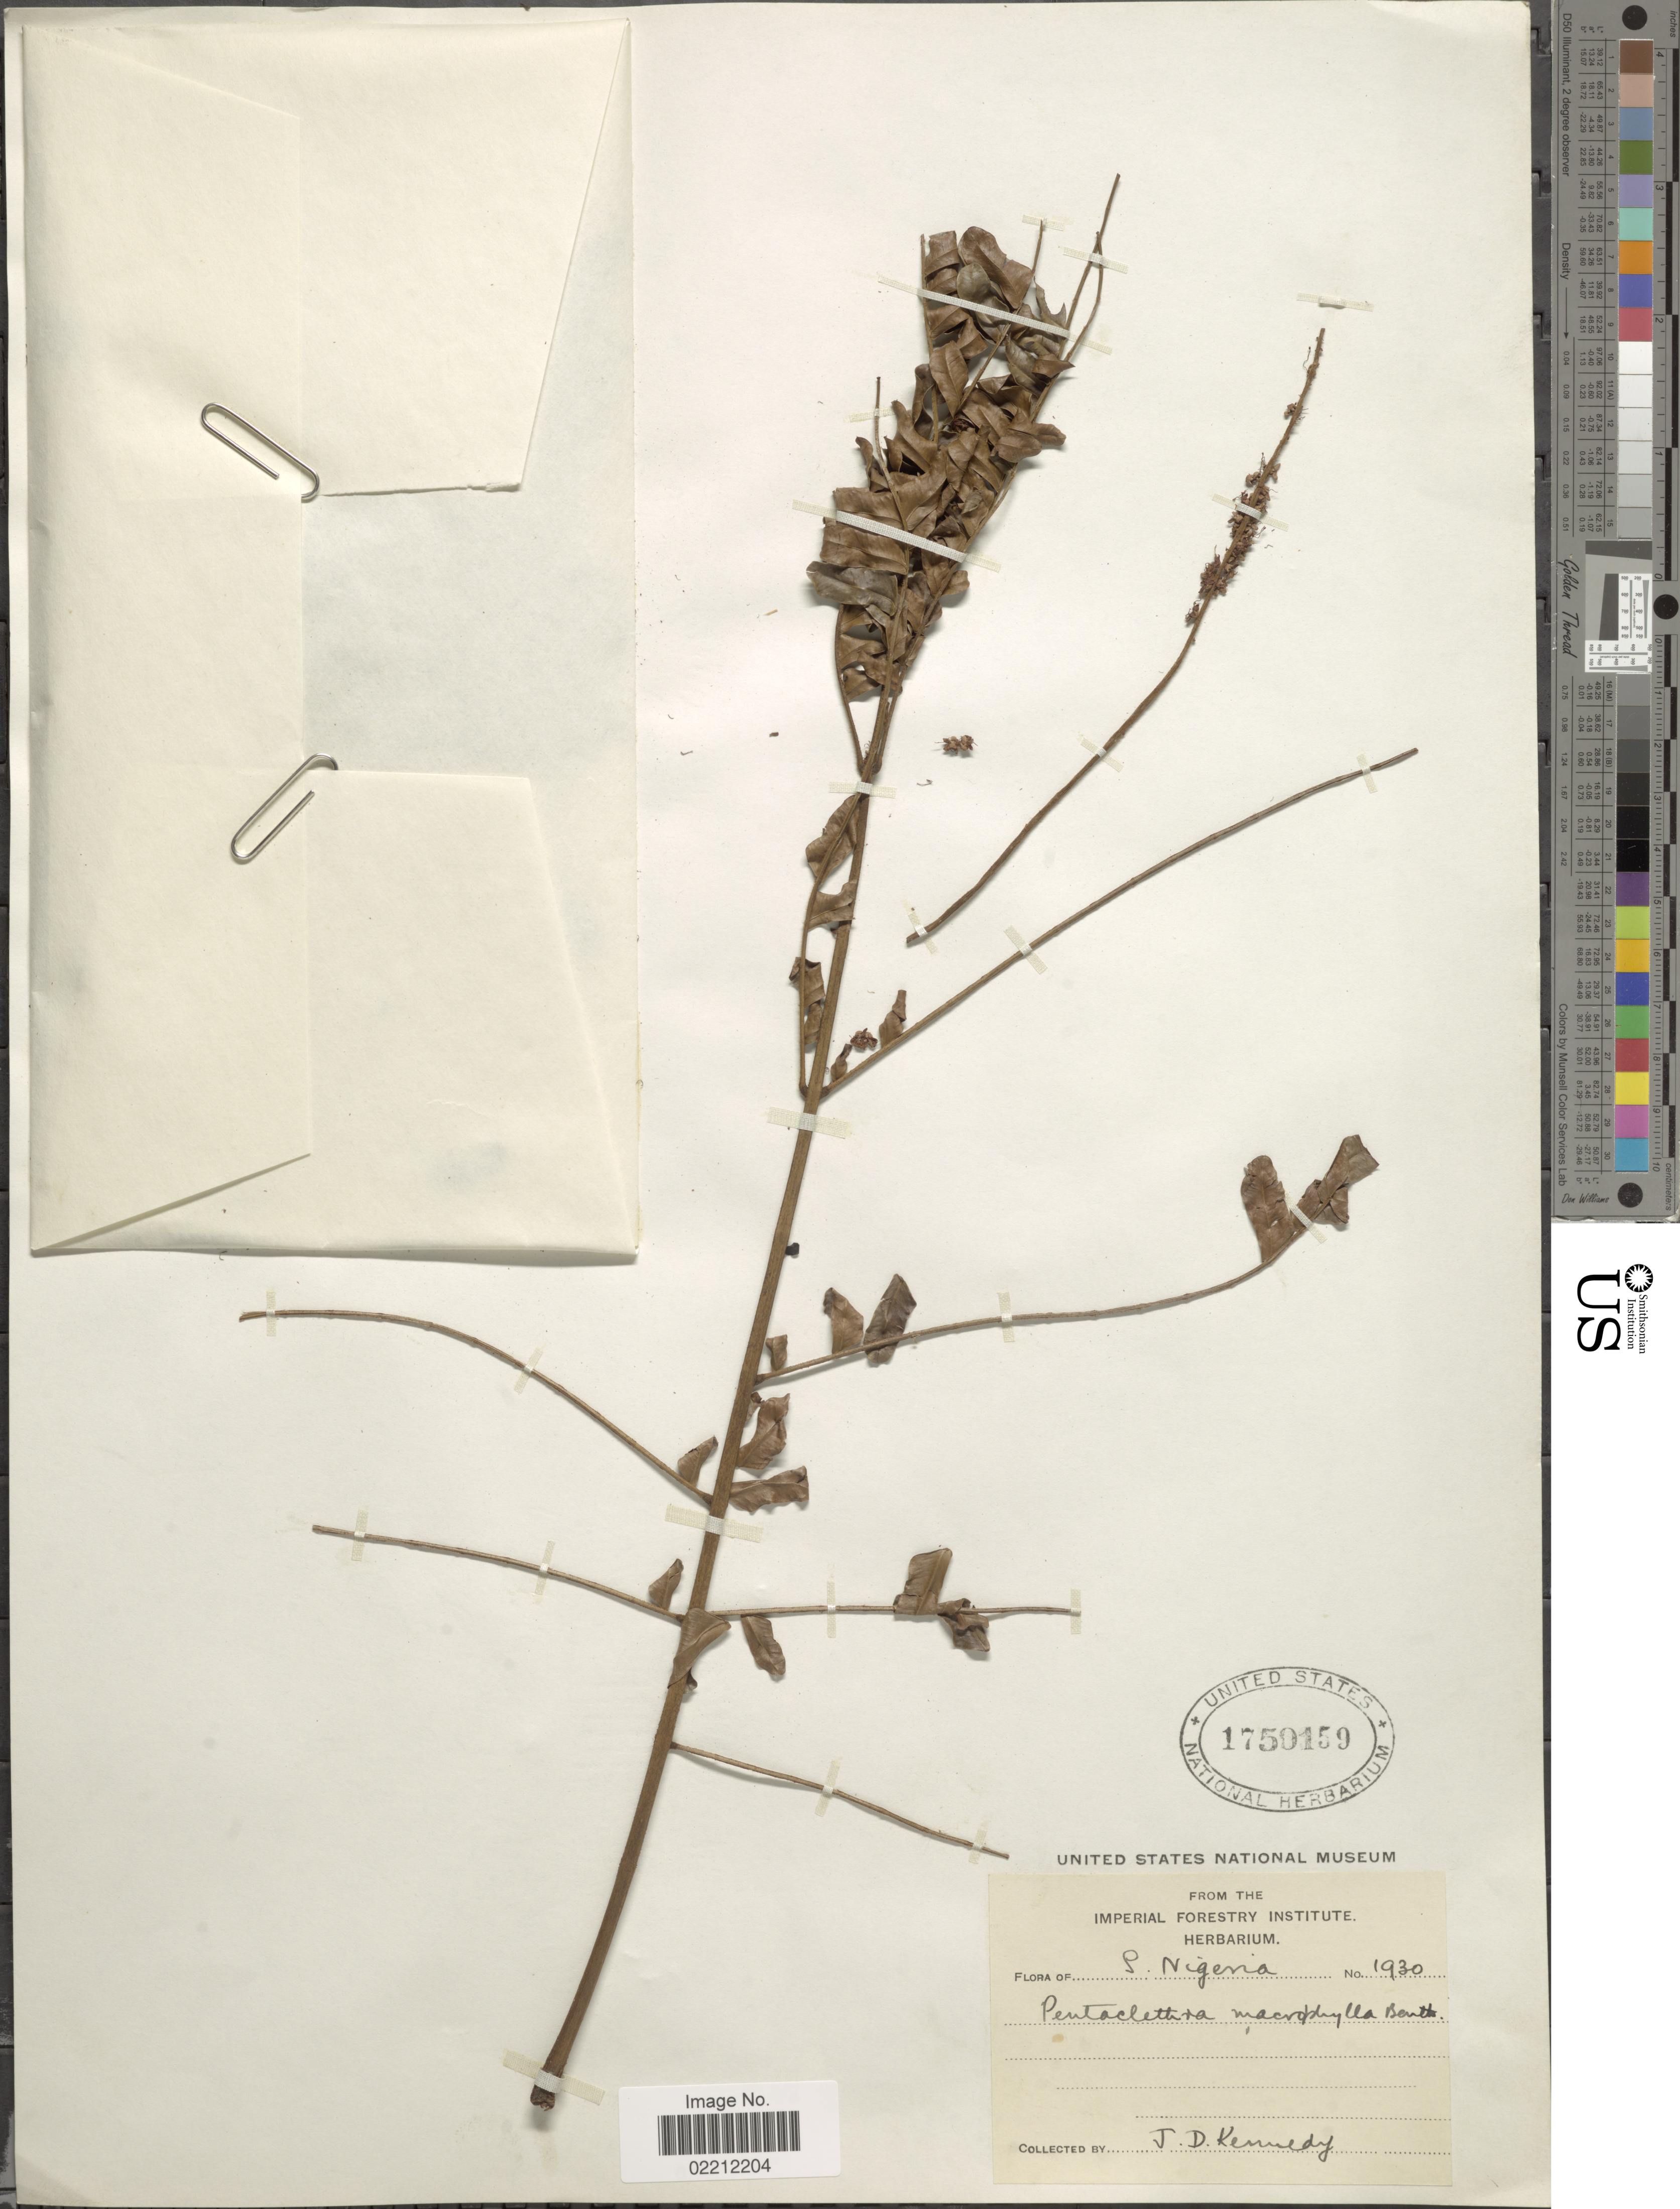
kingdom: Plantae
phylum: Tracheophyta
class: Magnoliopsida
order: Fabales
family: Fabaceae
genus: Pentaclethra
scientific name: Pentaclethra macrophylla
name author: Benth.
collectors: J. D. Kennedy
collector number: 1930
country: Nigeria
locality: S. Nigeria.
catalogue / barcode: US 1750159